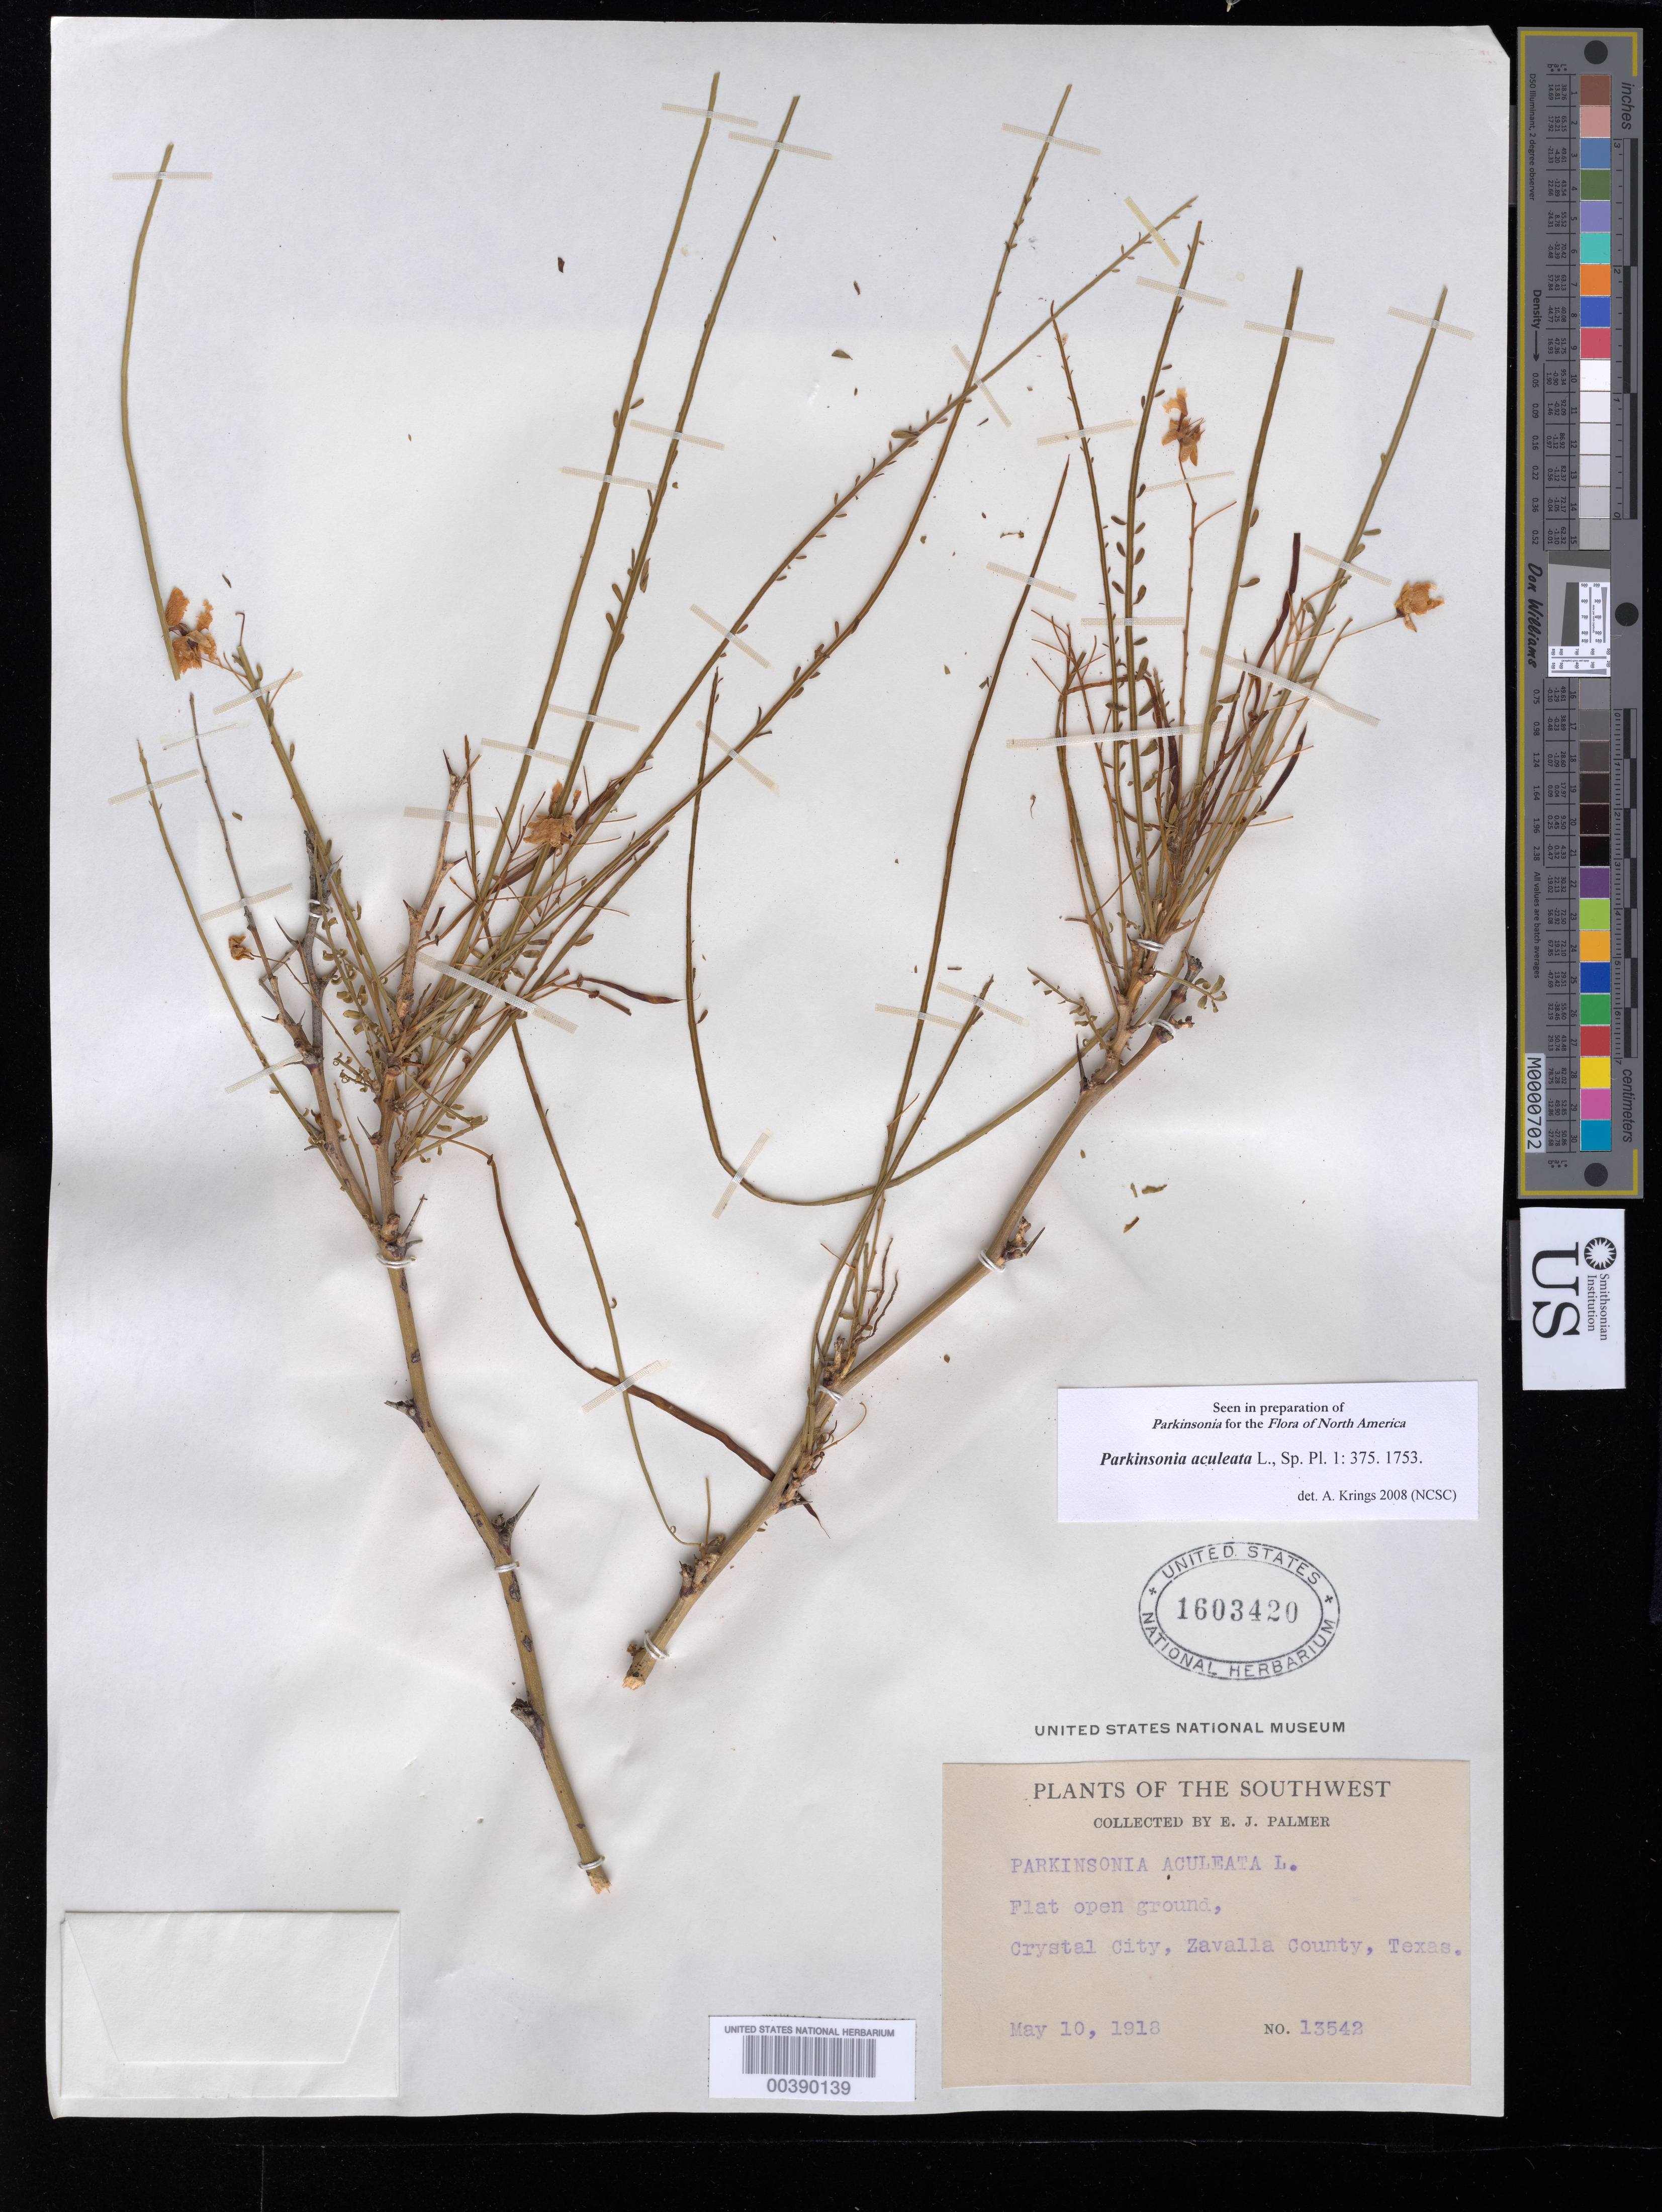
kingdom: Plantae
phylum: Tracheophyta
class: Magnoliopsida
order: Fabales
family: Fabaceae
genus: Parkinsonia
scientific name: Parkinsonia aculeata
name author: L.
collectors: E. J. Palmer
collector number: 13542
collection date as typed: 10 May 1918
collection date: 1918-05-10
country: United States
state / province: Texas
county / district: Zavala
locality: Crystal city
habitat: Open flat ground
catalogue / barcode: US 1603420